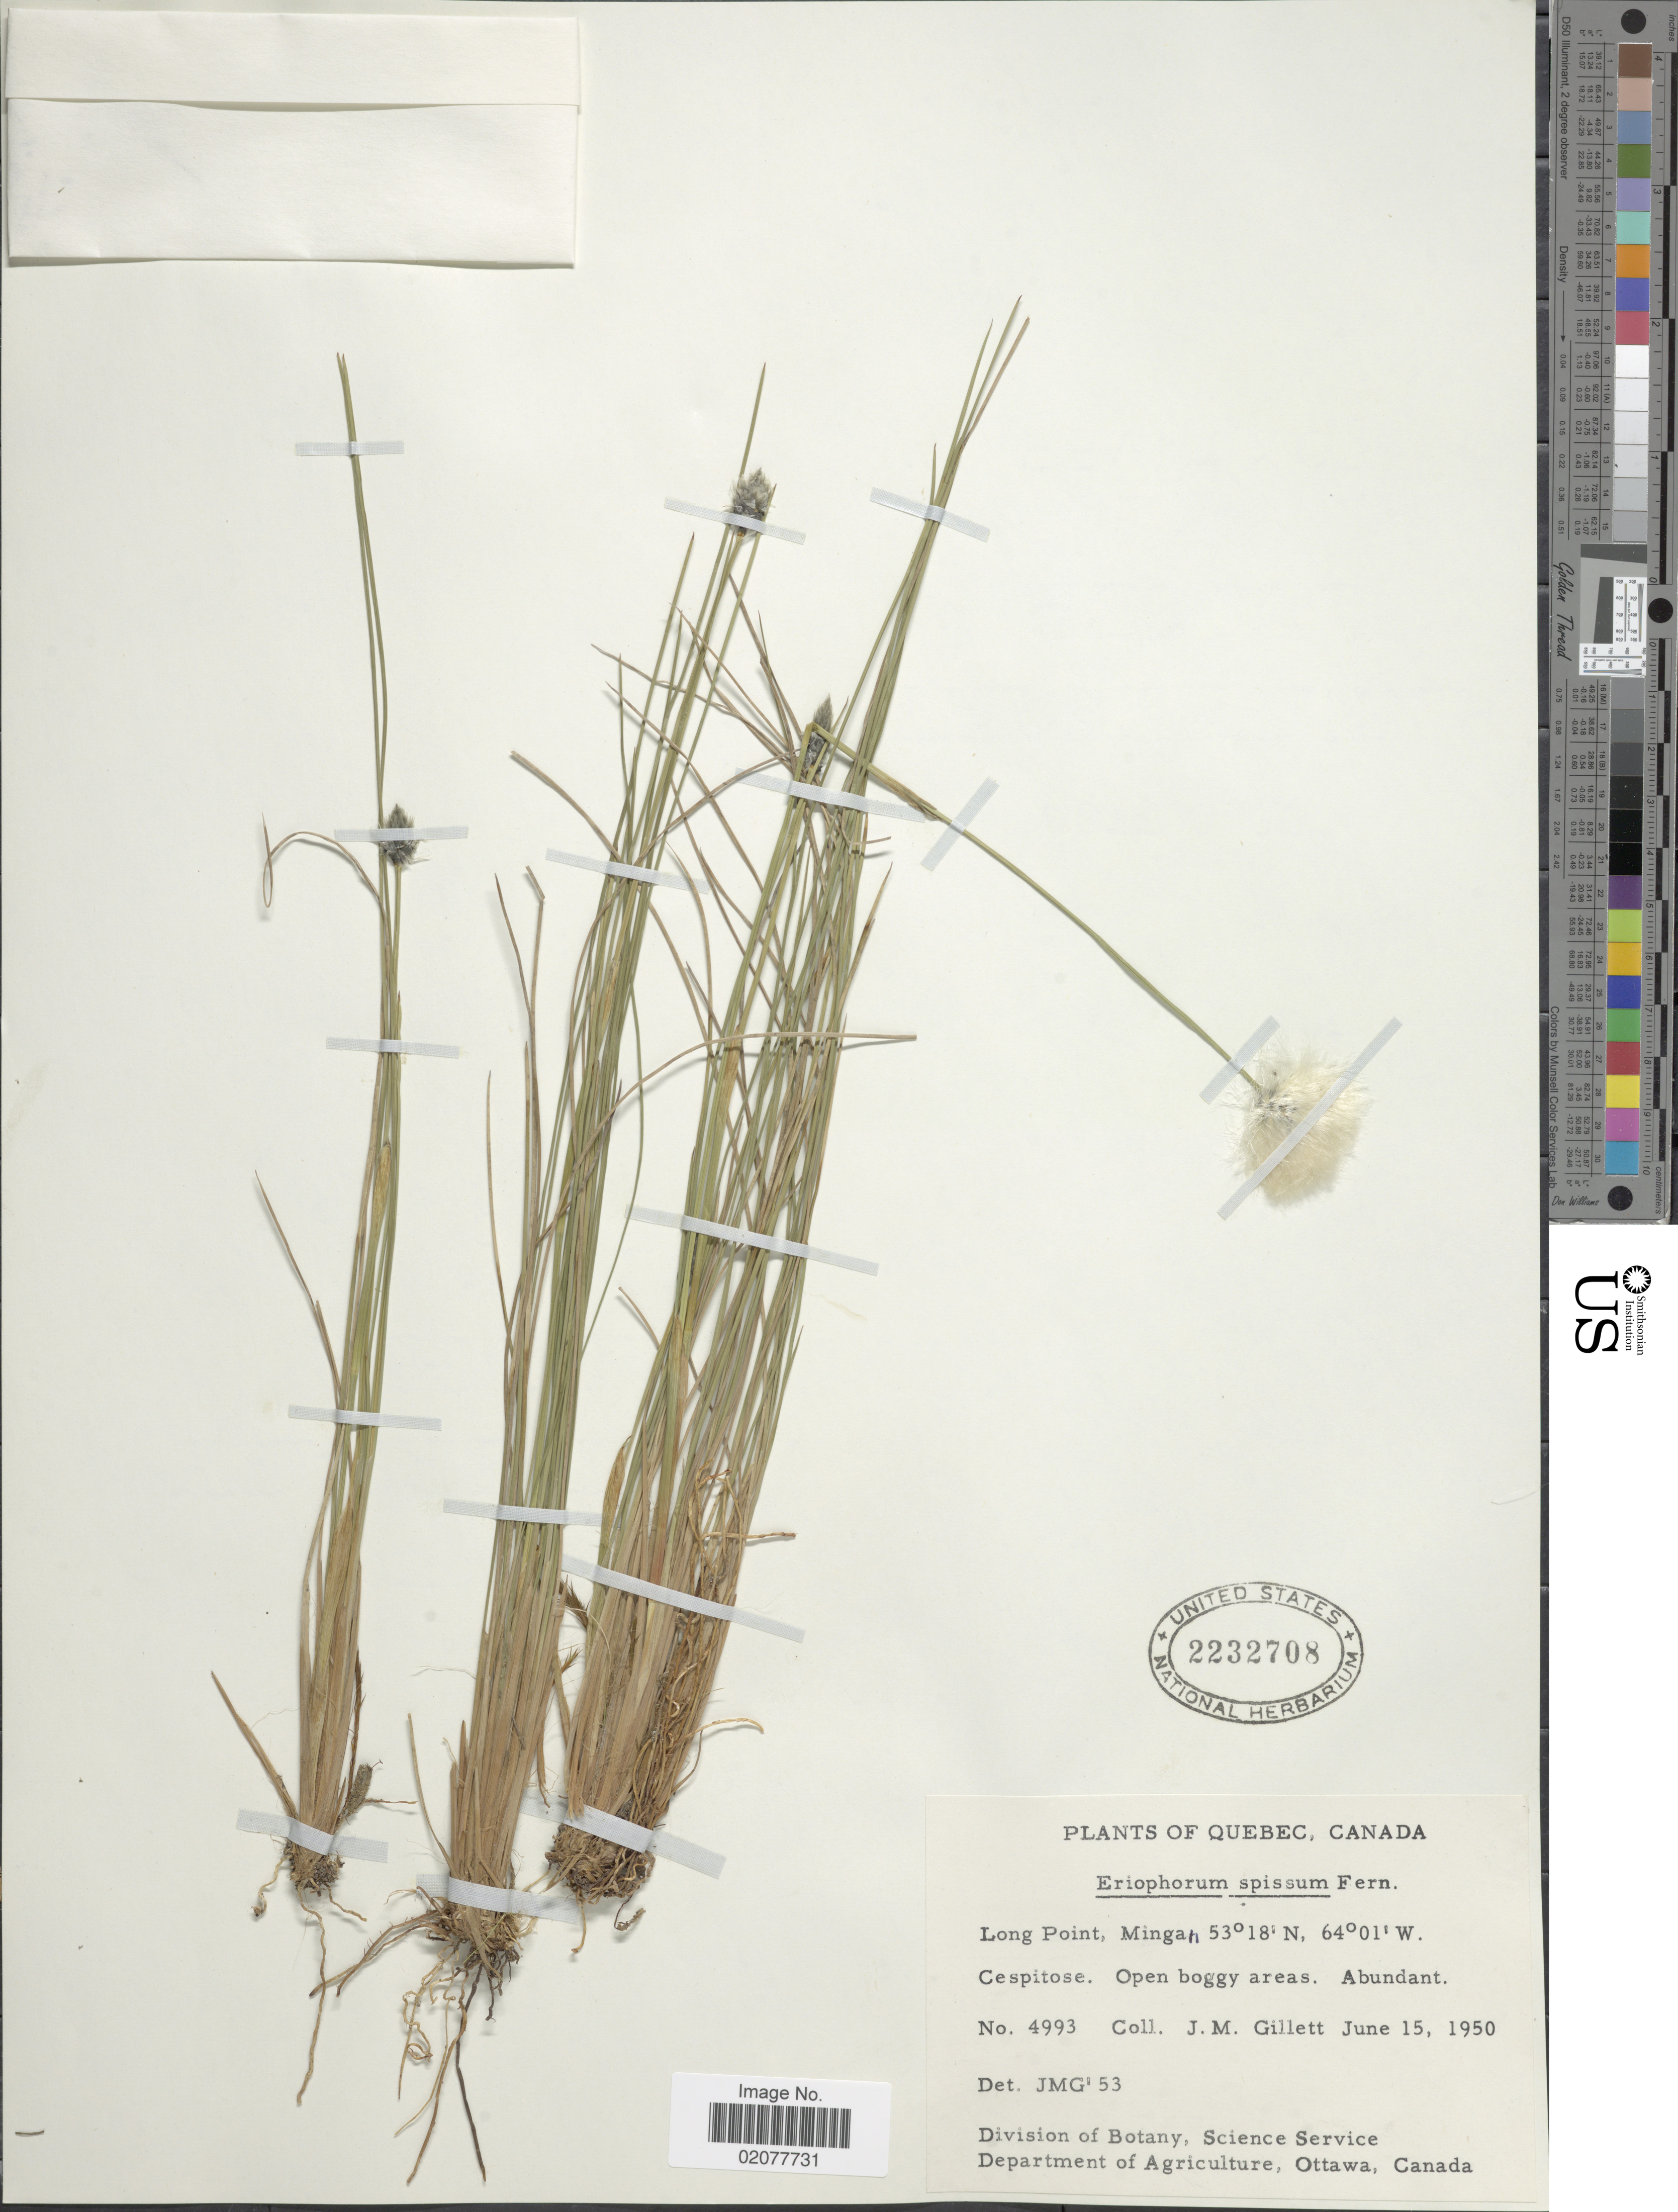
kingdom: Plantae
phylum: Tracheophyta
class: Liliopsida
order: Poales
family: Cyperaceae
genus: Eriophorum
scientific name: Eriophorum spissum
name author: Fernald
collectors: J. M. Gillett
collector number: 4993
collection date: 1950-06-15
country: Canada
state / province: Quebec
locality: Long Point, Mingan.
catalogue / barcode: US 2232708